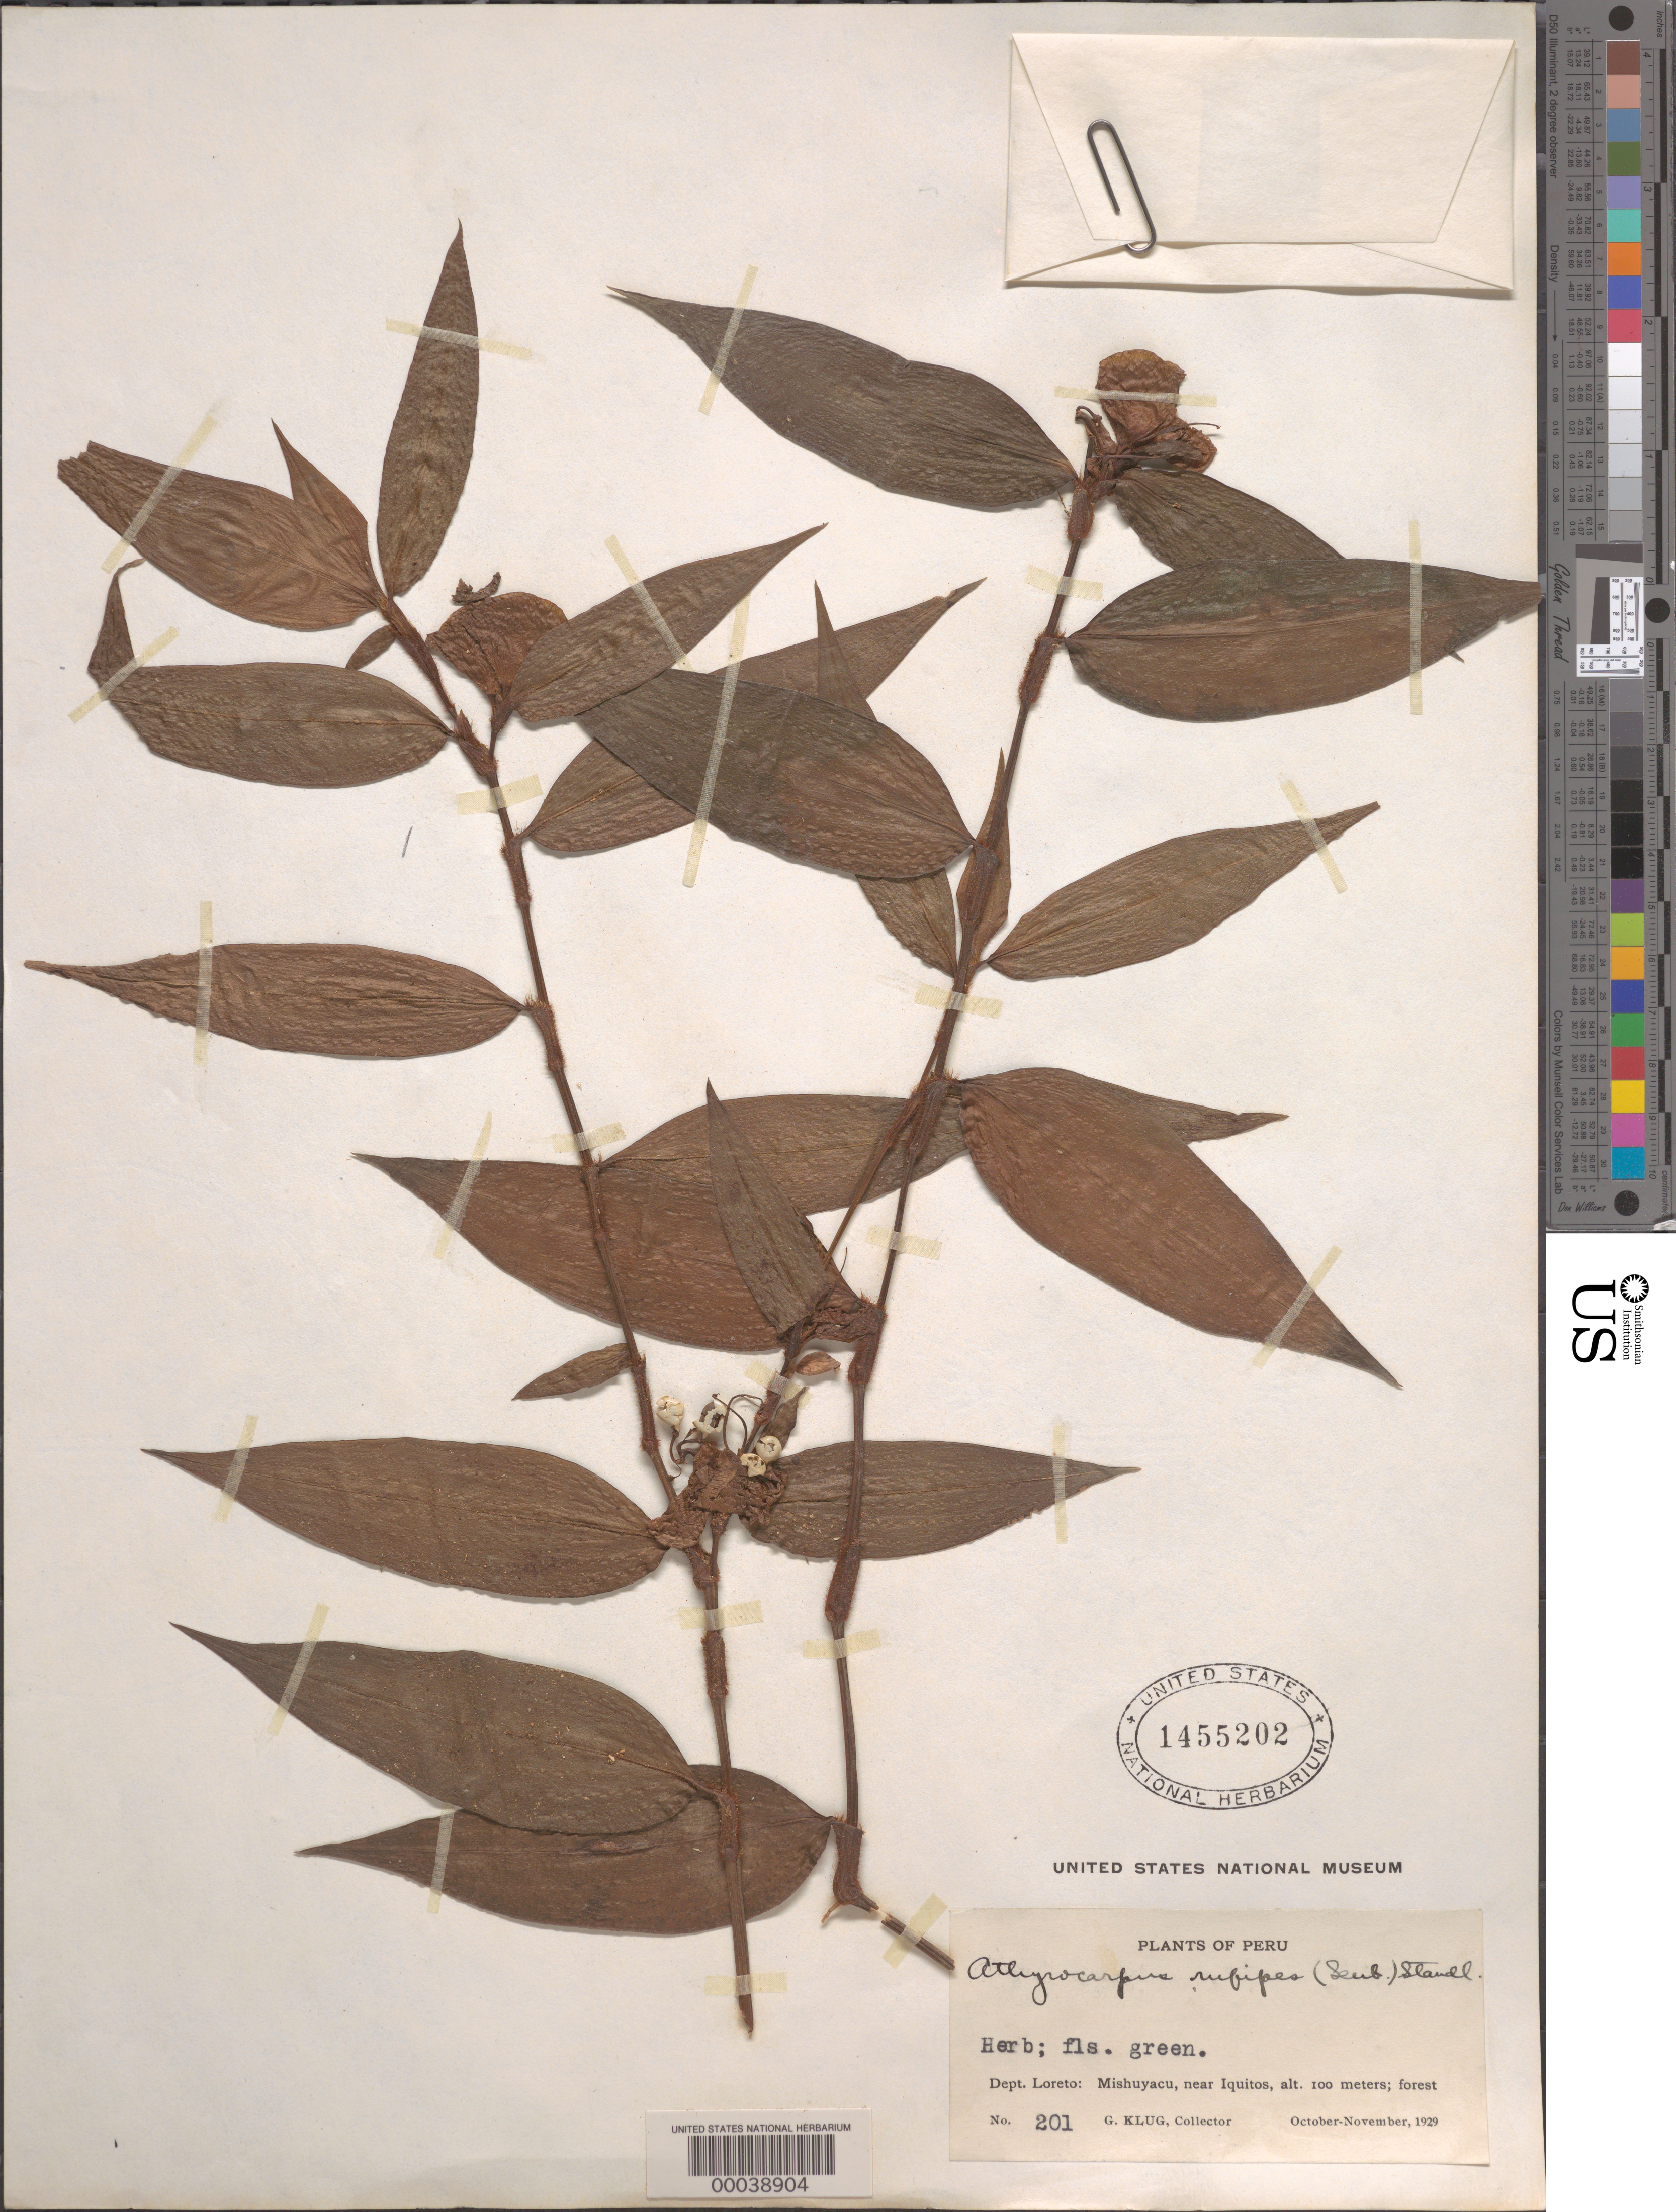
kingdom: Plantae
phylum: Tracheophyta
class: Liliopsida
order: Commelinales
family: Commelinaceae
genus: Commelina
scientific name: Commelina rufipes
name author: Seub.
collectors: G. Klug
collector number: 201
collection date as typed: Oct 1929 to -- Nov 1929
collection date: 1929-10/1929-11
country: Peru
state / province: Loreto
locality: Mishuyacu, near Iquitos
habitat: Forest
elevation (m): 100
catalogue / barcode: US 1455202